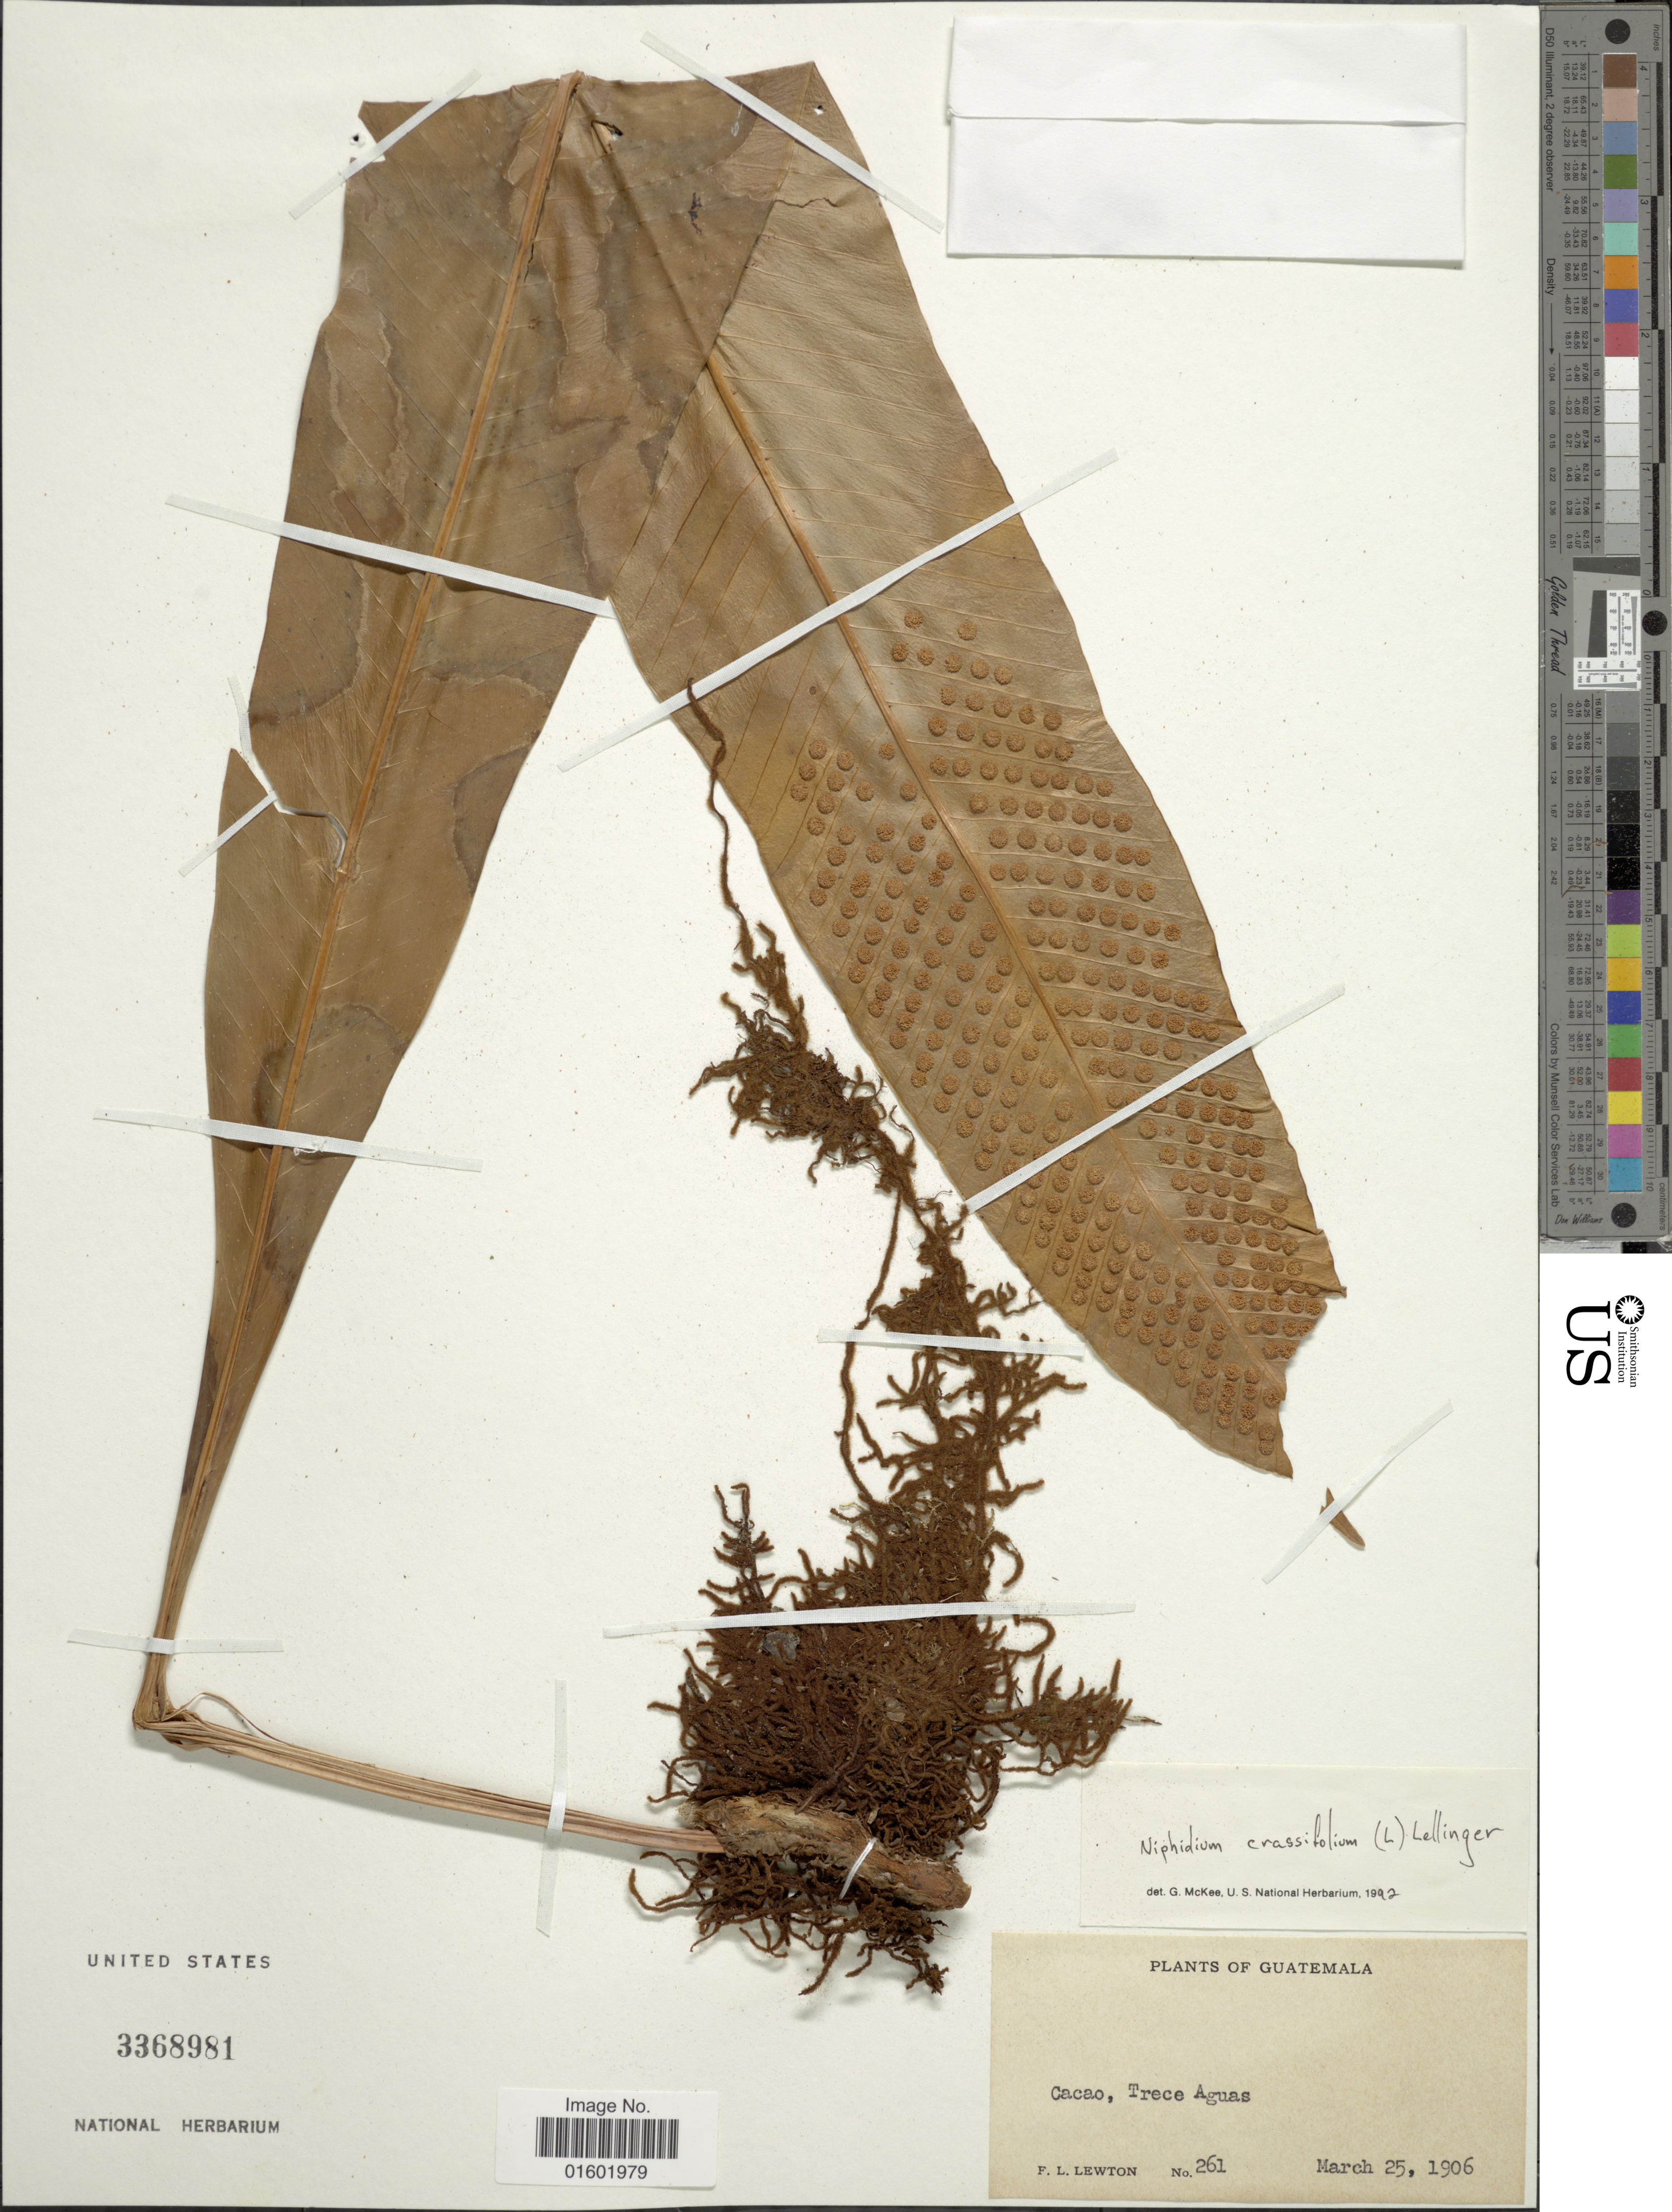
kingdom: Plantae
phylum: Tracheophyta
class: Polypodiopsida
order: Polypodiales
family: Polypodiaceae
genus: Niphidium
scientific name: Niphidium crassifolium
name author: (L.) Lellinger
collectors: F. L. Lewton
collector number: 261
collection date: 1906-03-25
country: Guatemala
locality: Cacao, Trece Aguas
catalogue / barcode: US 3368981